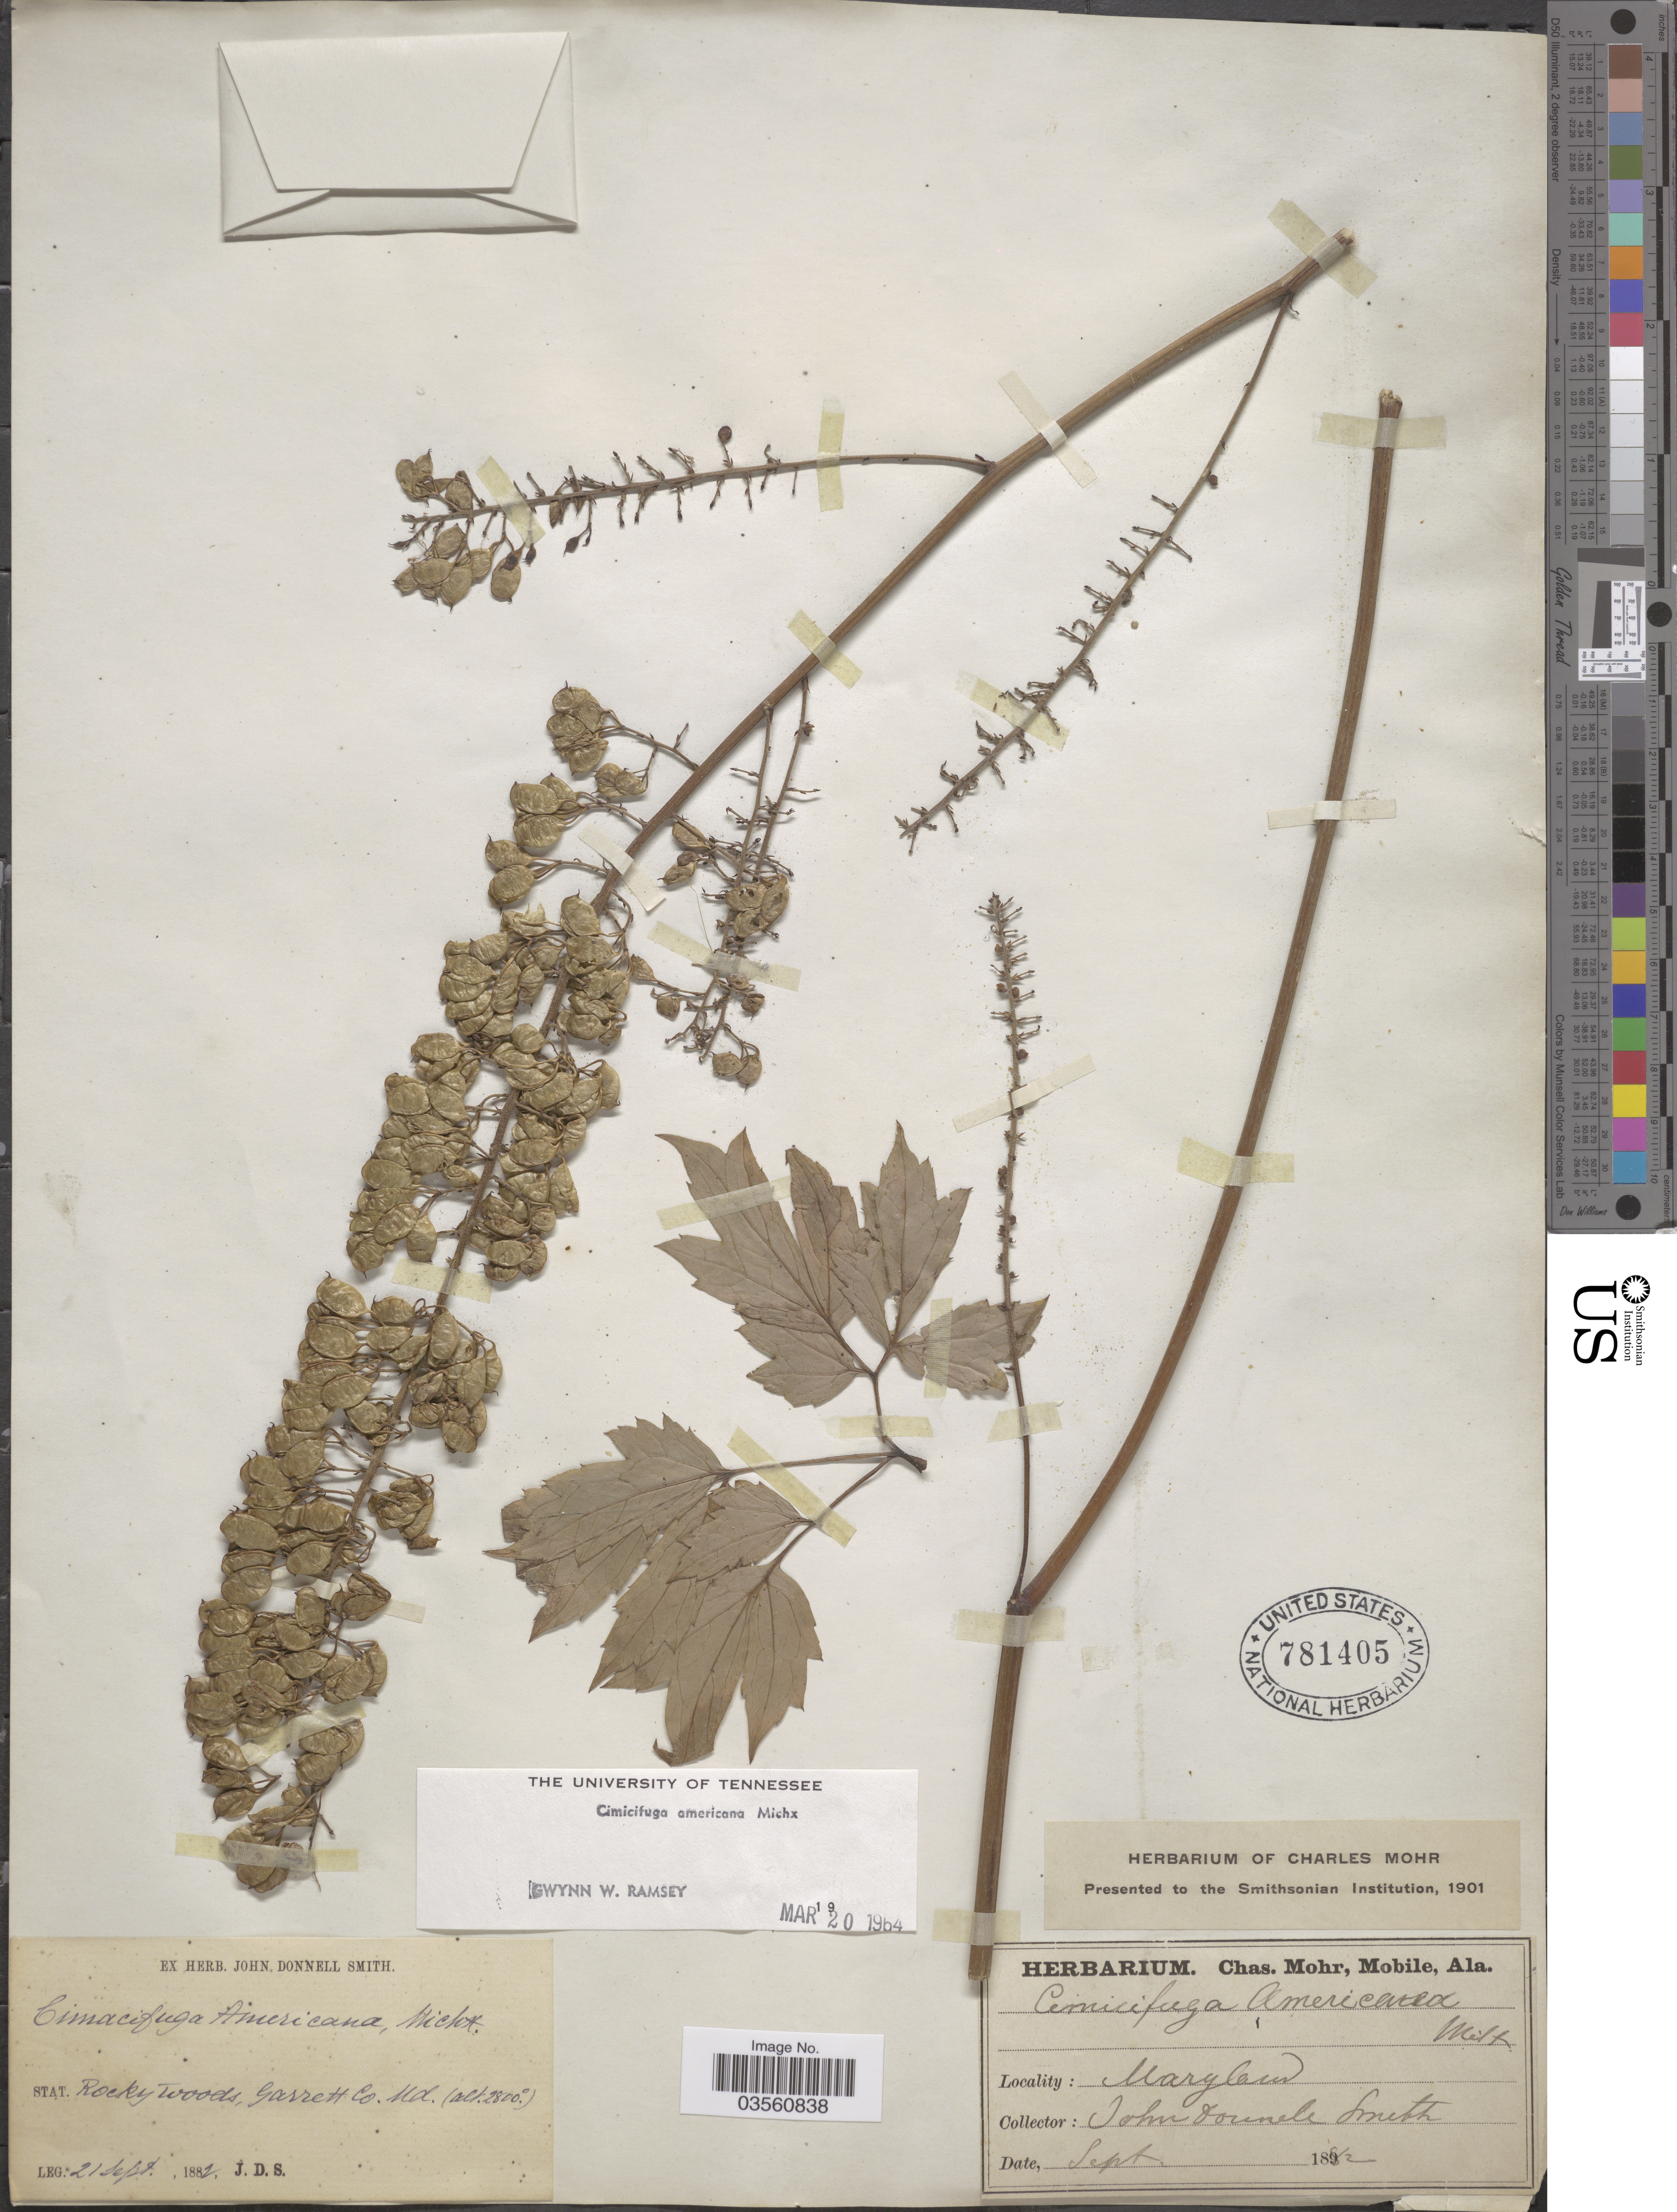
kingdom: Plantae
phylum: Tracheophyta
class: Magnoliopsida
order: Ranunculales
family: Ranunculaceae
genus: Actaea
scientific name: Actaea podocarpa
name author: DC.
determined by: Strong, M. T., (US), Smithsonian Institution - National Museum of Natural History (UNITED STATES)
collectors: J. Donnell Smith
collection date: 1882-09-21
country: United States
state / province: Maryland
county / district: Garrett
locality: Stat. Rocky Woods, Garrett Co.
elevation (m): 853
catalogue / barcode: US 781405